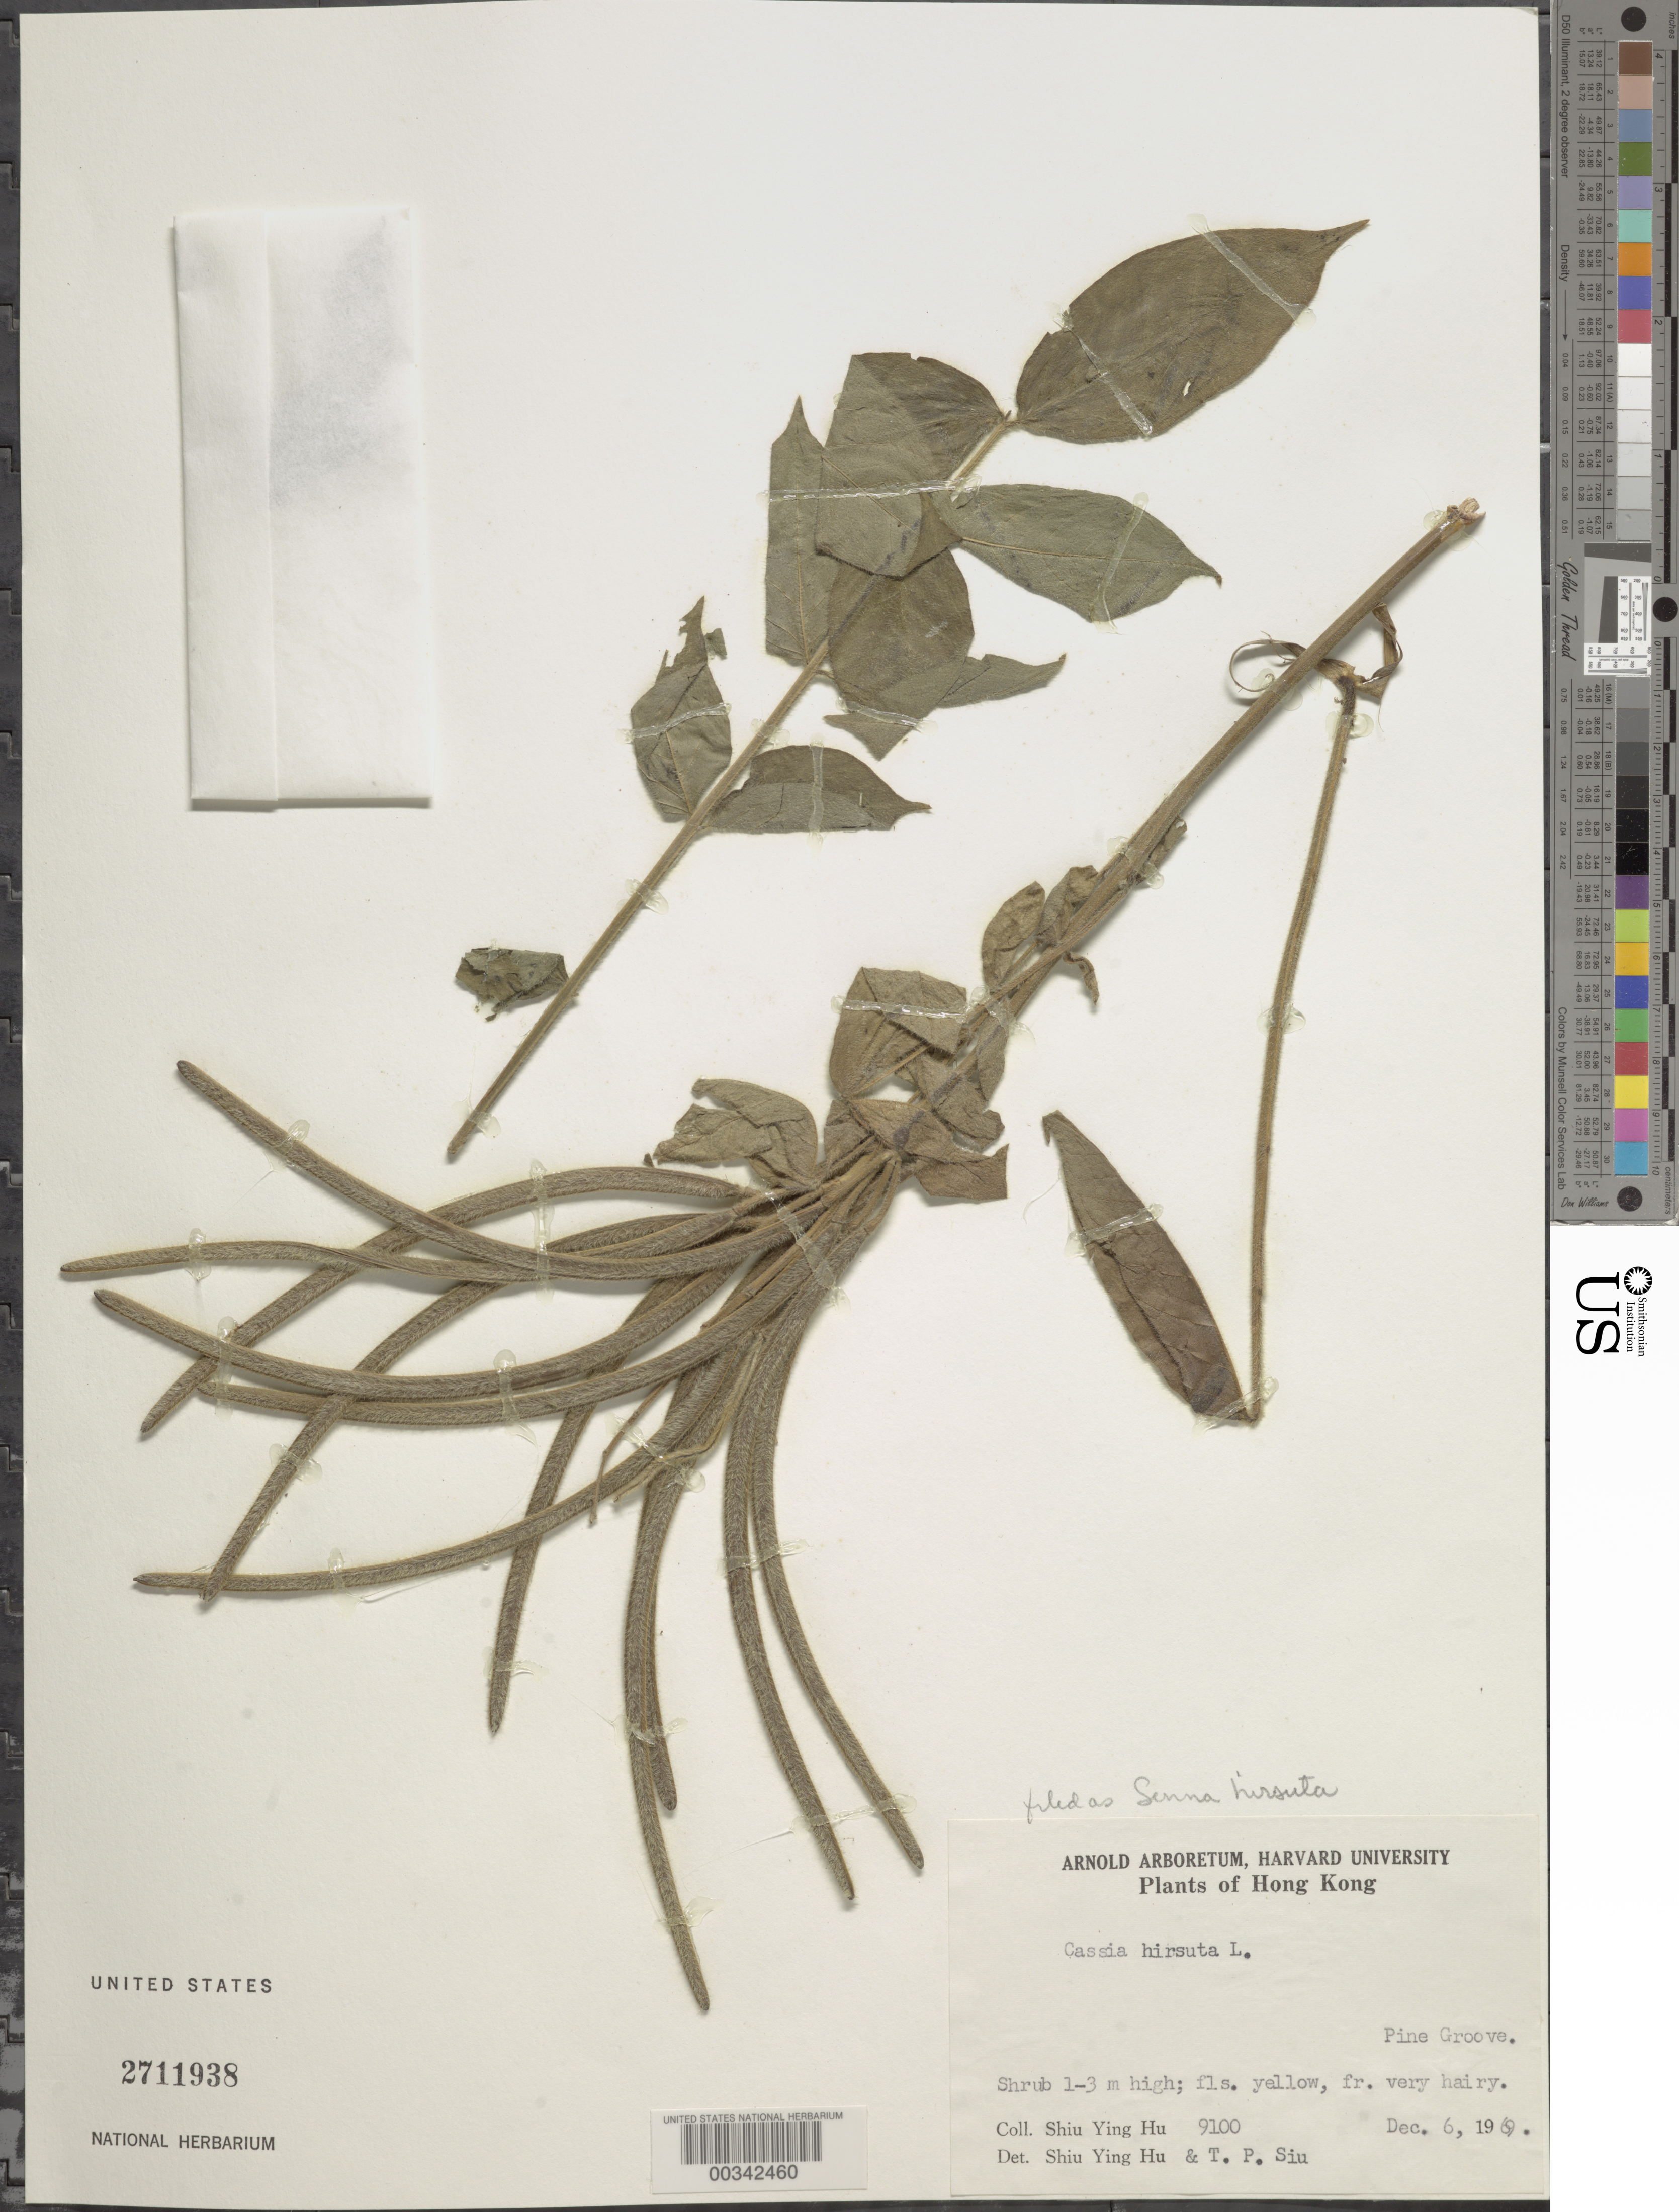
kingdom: Plantae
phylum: Tracheophyta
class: Magnoliopsida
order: Fabales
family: Fabaceae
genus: Senna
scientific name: Senna hirsuta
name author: (L.) H.S. Irwin & Barneby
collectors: S. Y. Hu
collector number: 9100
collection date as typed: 06 Dec 1969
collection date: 1969-12-06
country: China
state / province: Hong Kong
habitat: Pine grove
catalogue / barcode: US 2711938